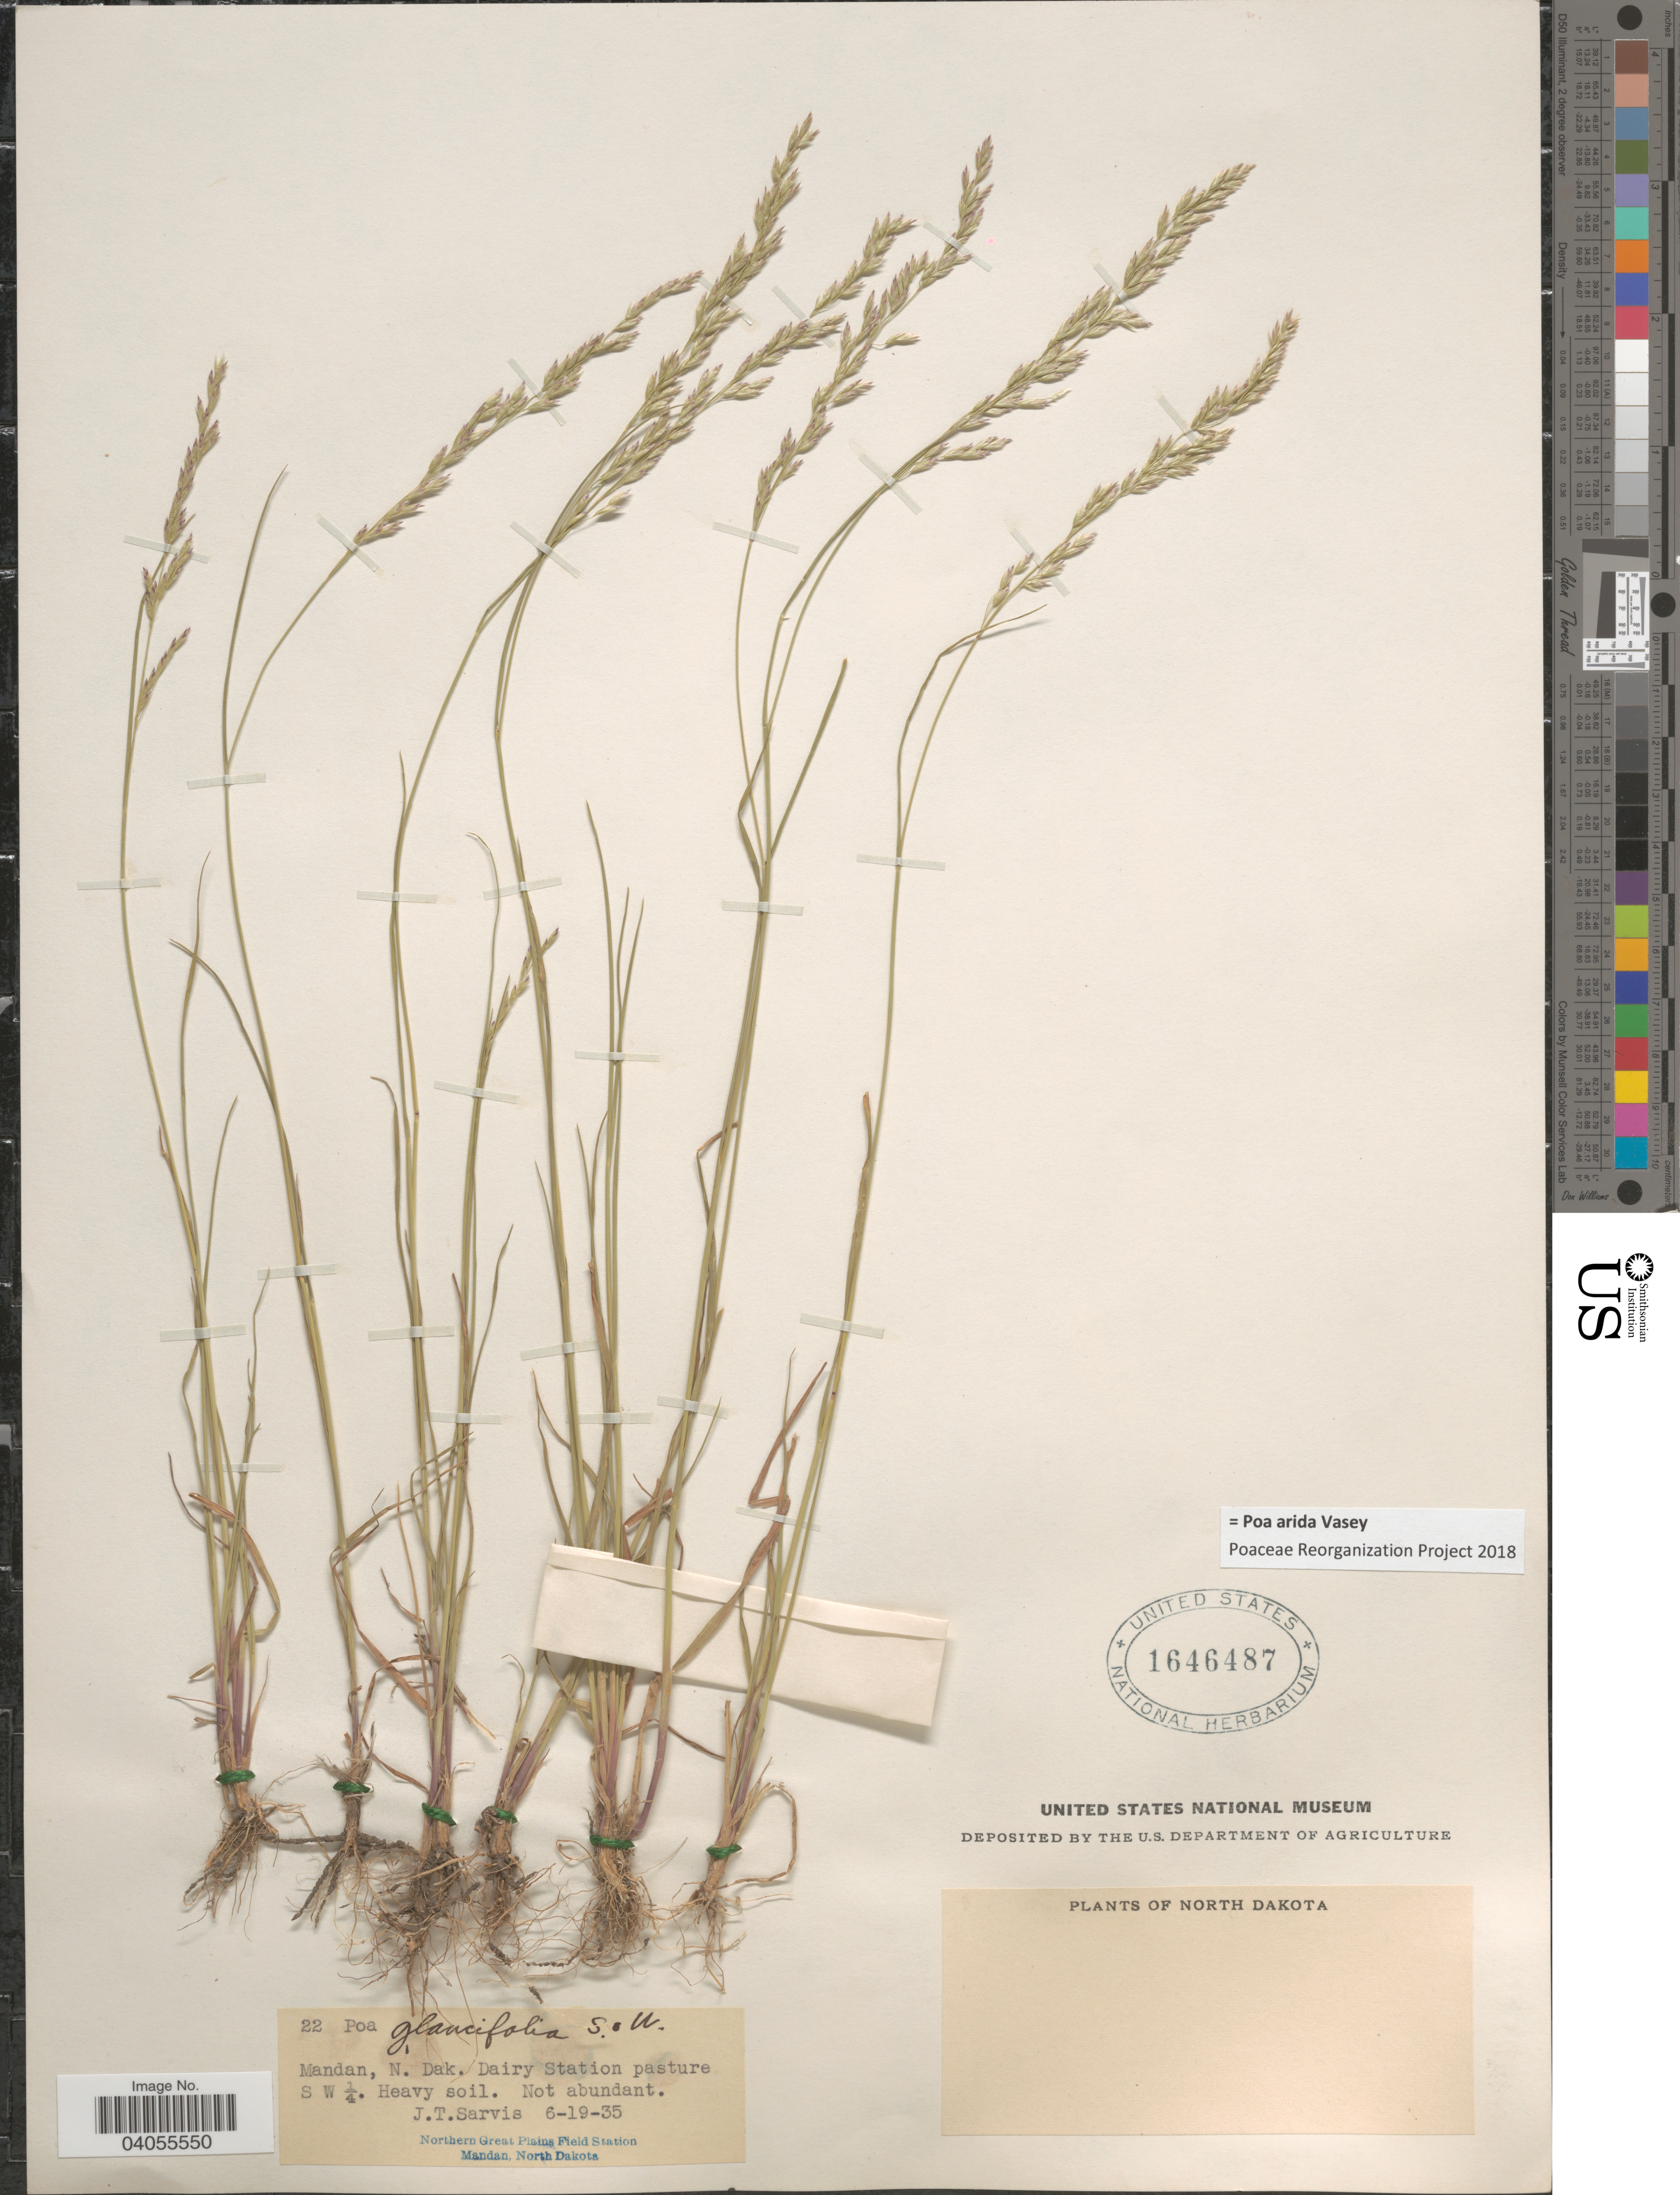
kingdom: Plantae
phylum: Tracheophyta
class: Liliopsida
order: Poales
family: Poaceae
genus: Poa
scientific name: Poa arida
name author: Vasey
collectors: J. Sarvis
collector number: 22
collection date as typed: Transcribed d/m/y: 19/6/35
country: United States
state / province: North Dakota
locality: Mandan. Dairy Station pasture S W ¼.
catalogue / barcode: US 1646487